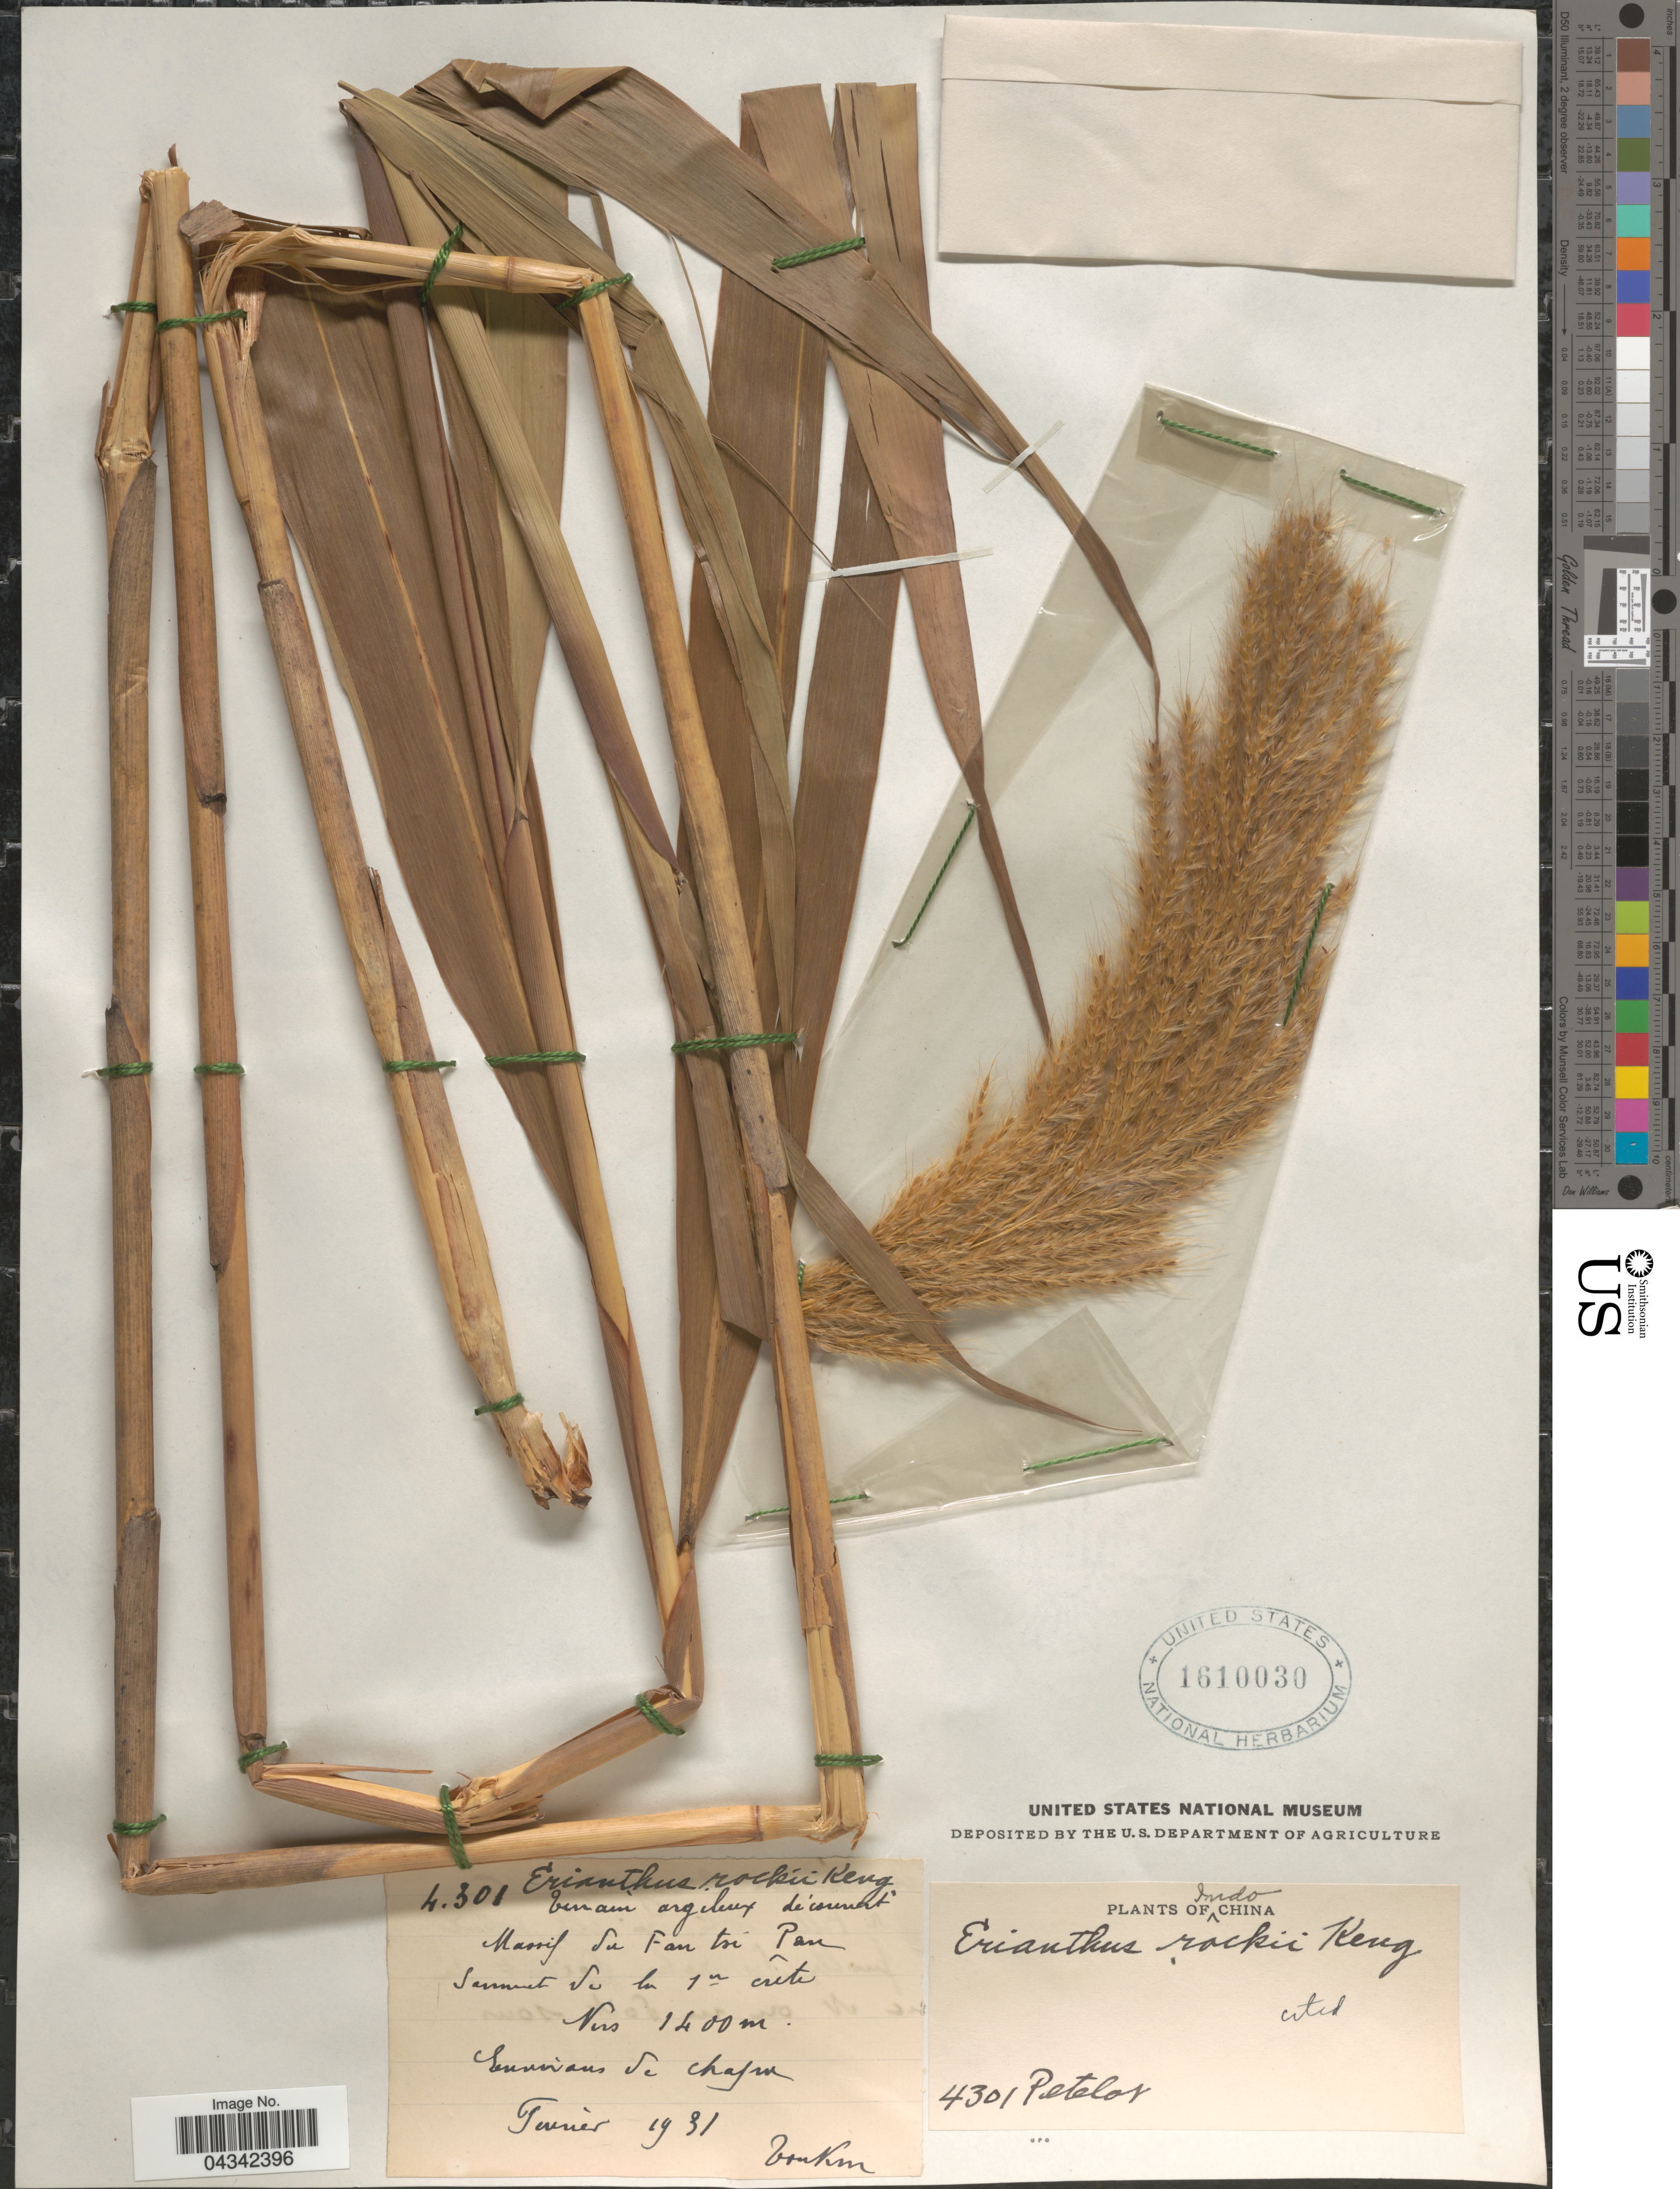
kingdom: Plantae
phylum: Tracheophyta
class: Liliopsida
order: Poales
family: Poaceae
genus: Tripidium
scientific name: Tripidium ravennae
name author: (L.) H. Scholz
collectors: Pételot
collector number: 4301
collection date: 1931-02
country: Vietnam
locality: Massif du Fan tsi Pan. Summit de la 1er crête. Environs de Chapa. Tonkin. Indo-China.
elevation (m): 1400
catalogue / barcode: US 1610030